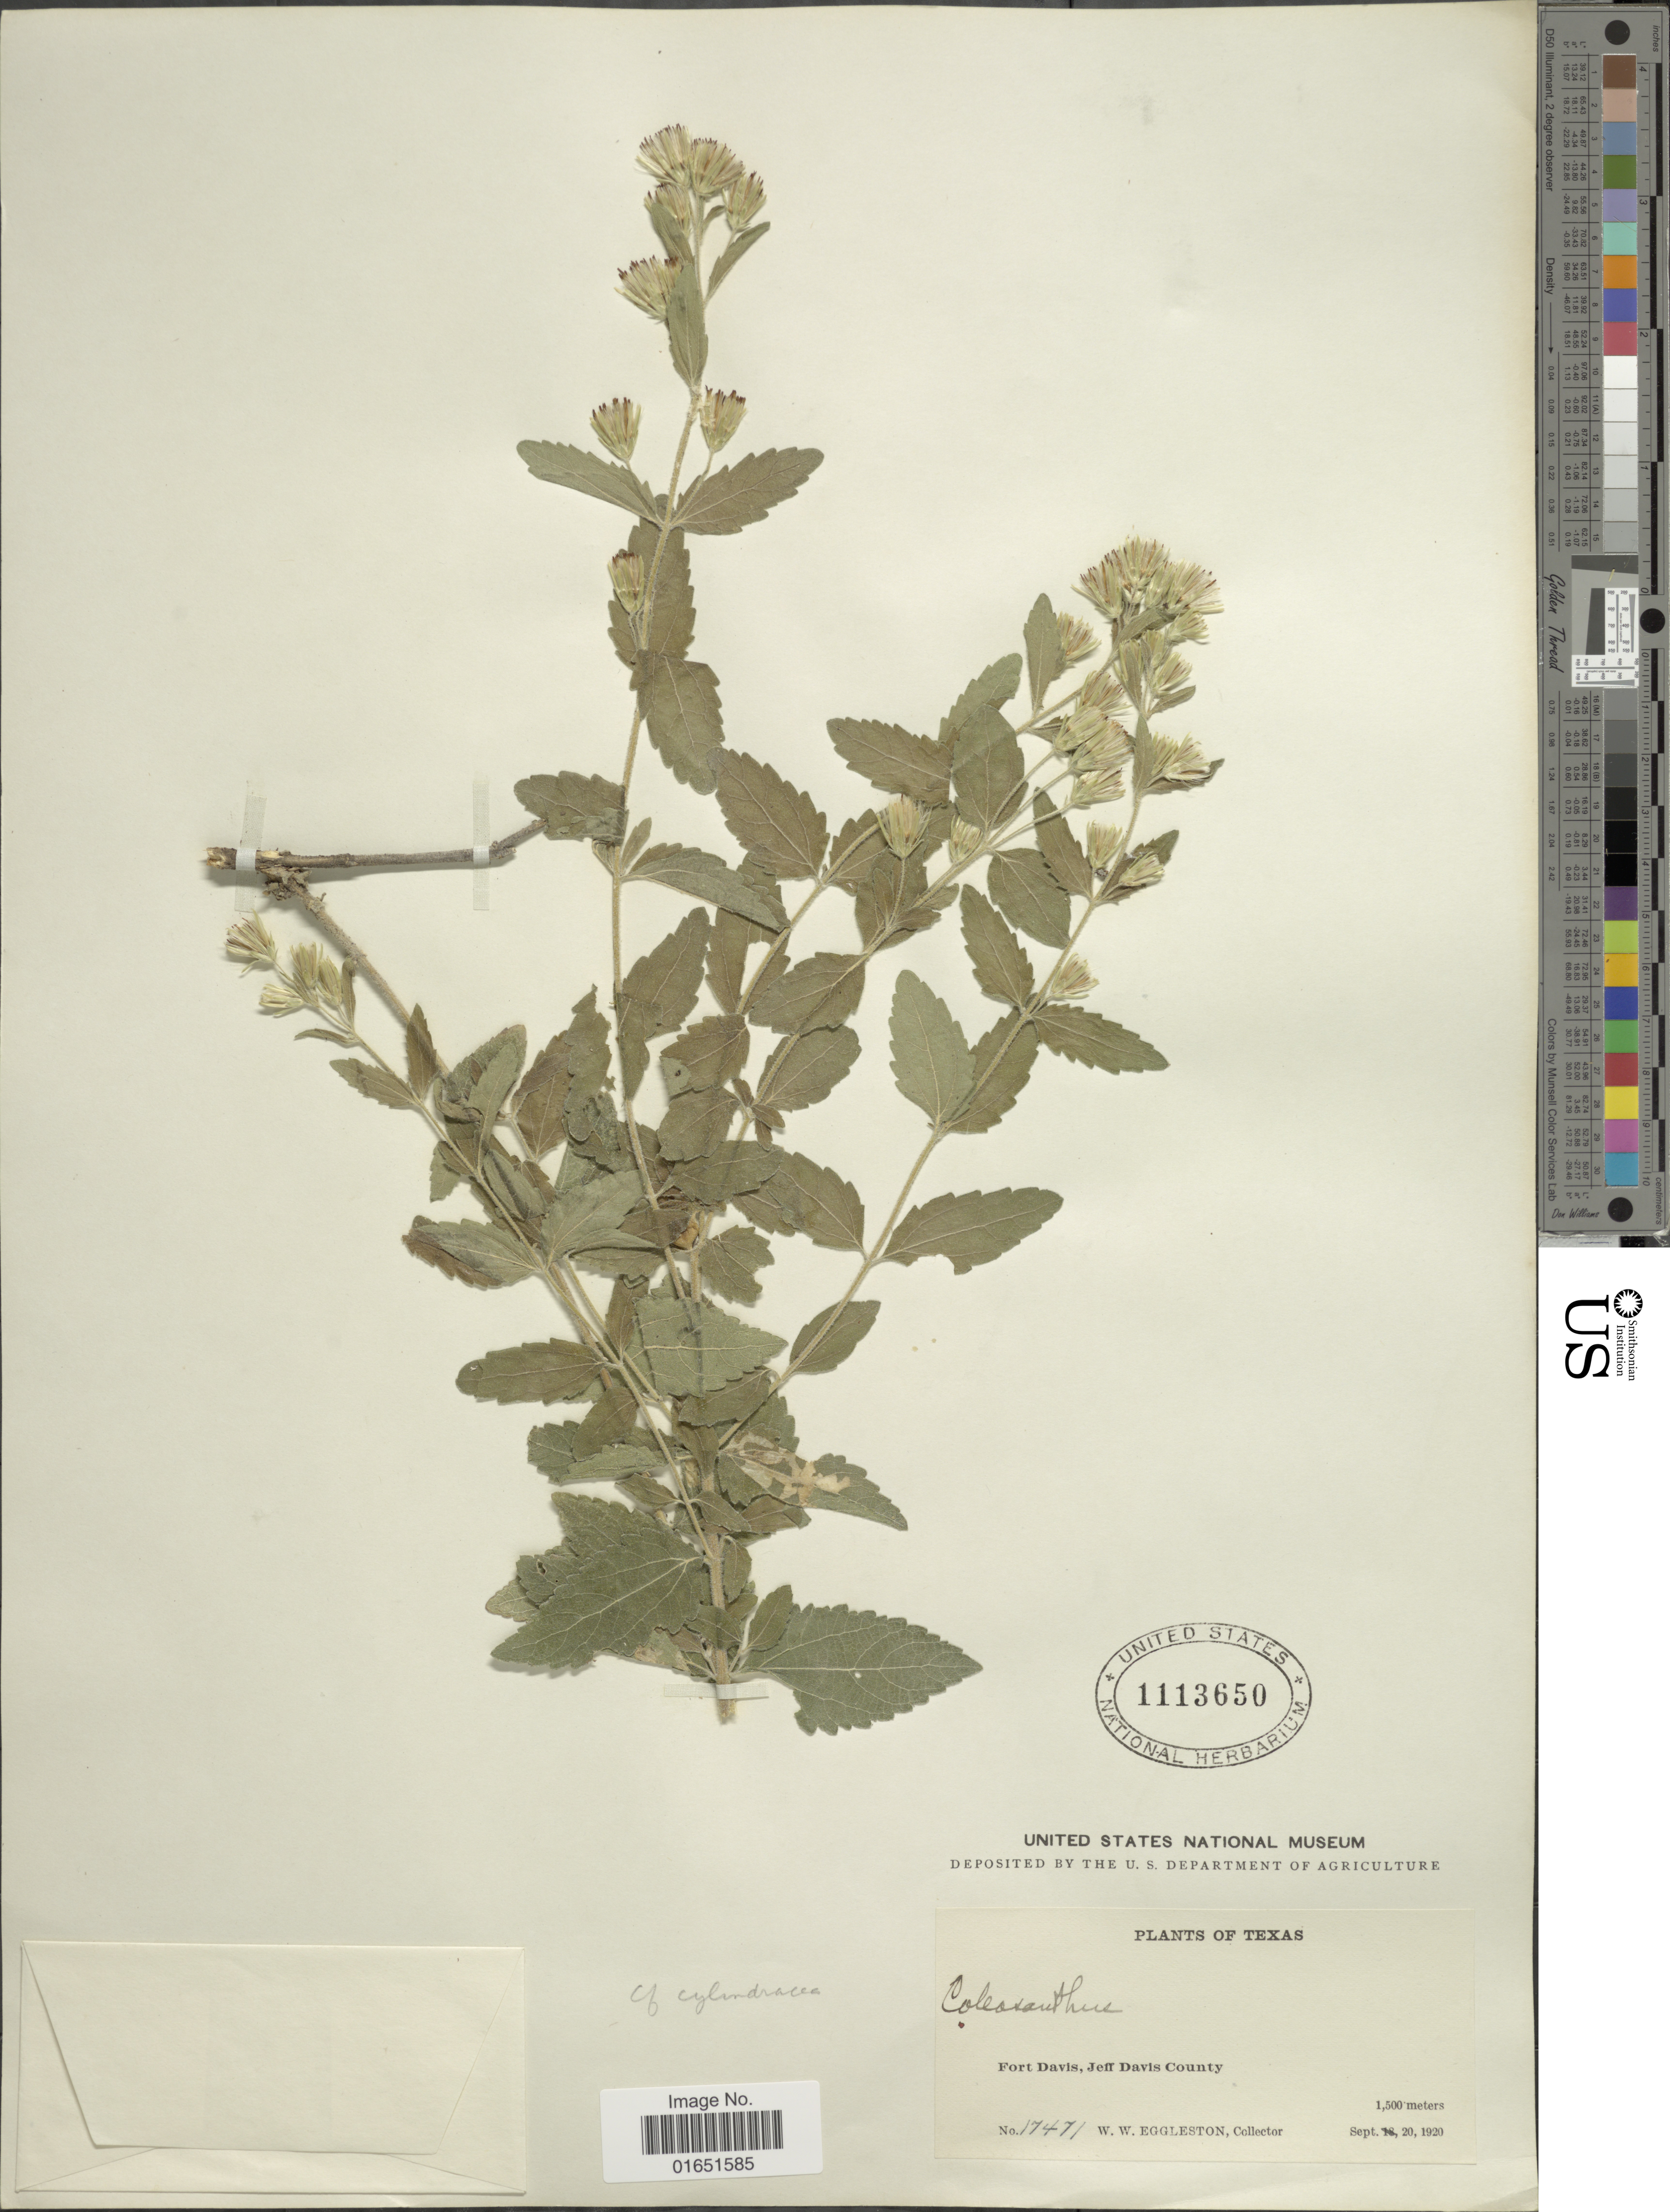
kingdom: Plantae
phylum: Tracheophyta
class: Magnoliopsida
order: Asterales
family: Asteraceae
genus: Brickellia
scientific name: Brickellia sp.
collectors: W. W. Eggleston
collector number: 17471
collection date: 1920-09-20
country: United States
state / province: Texas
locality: Fort Davis, Jeff Davis County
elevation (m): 1500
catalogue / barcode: US 1113650